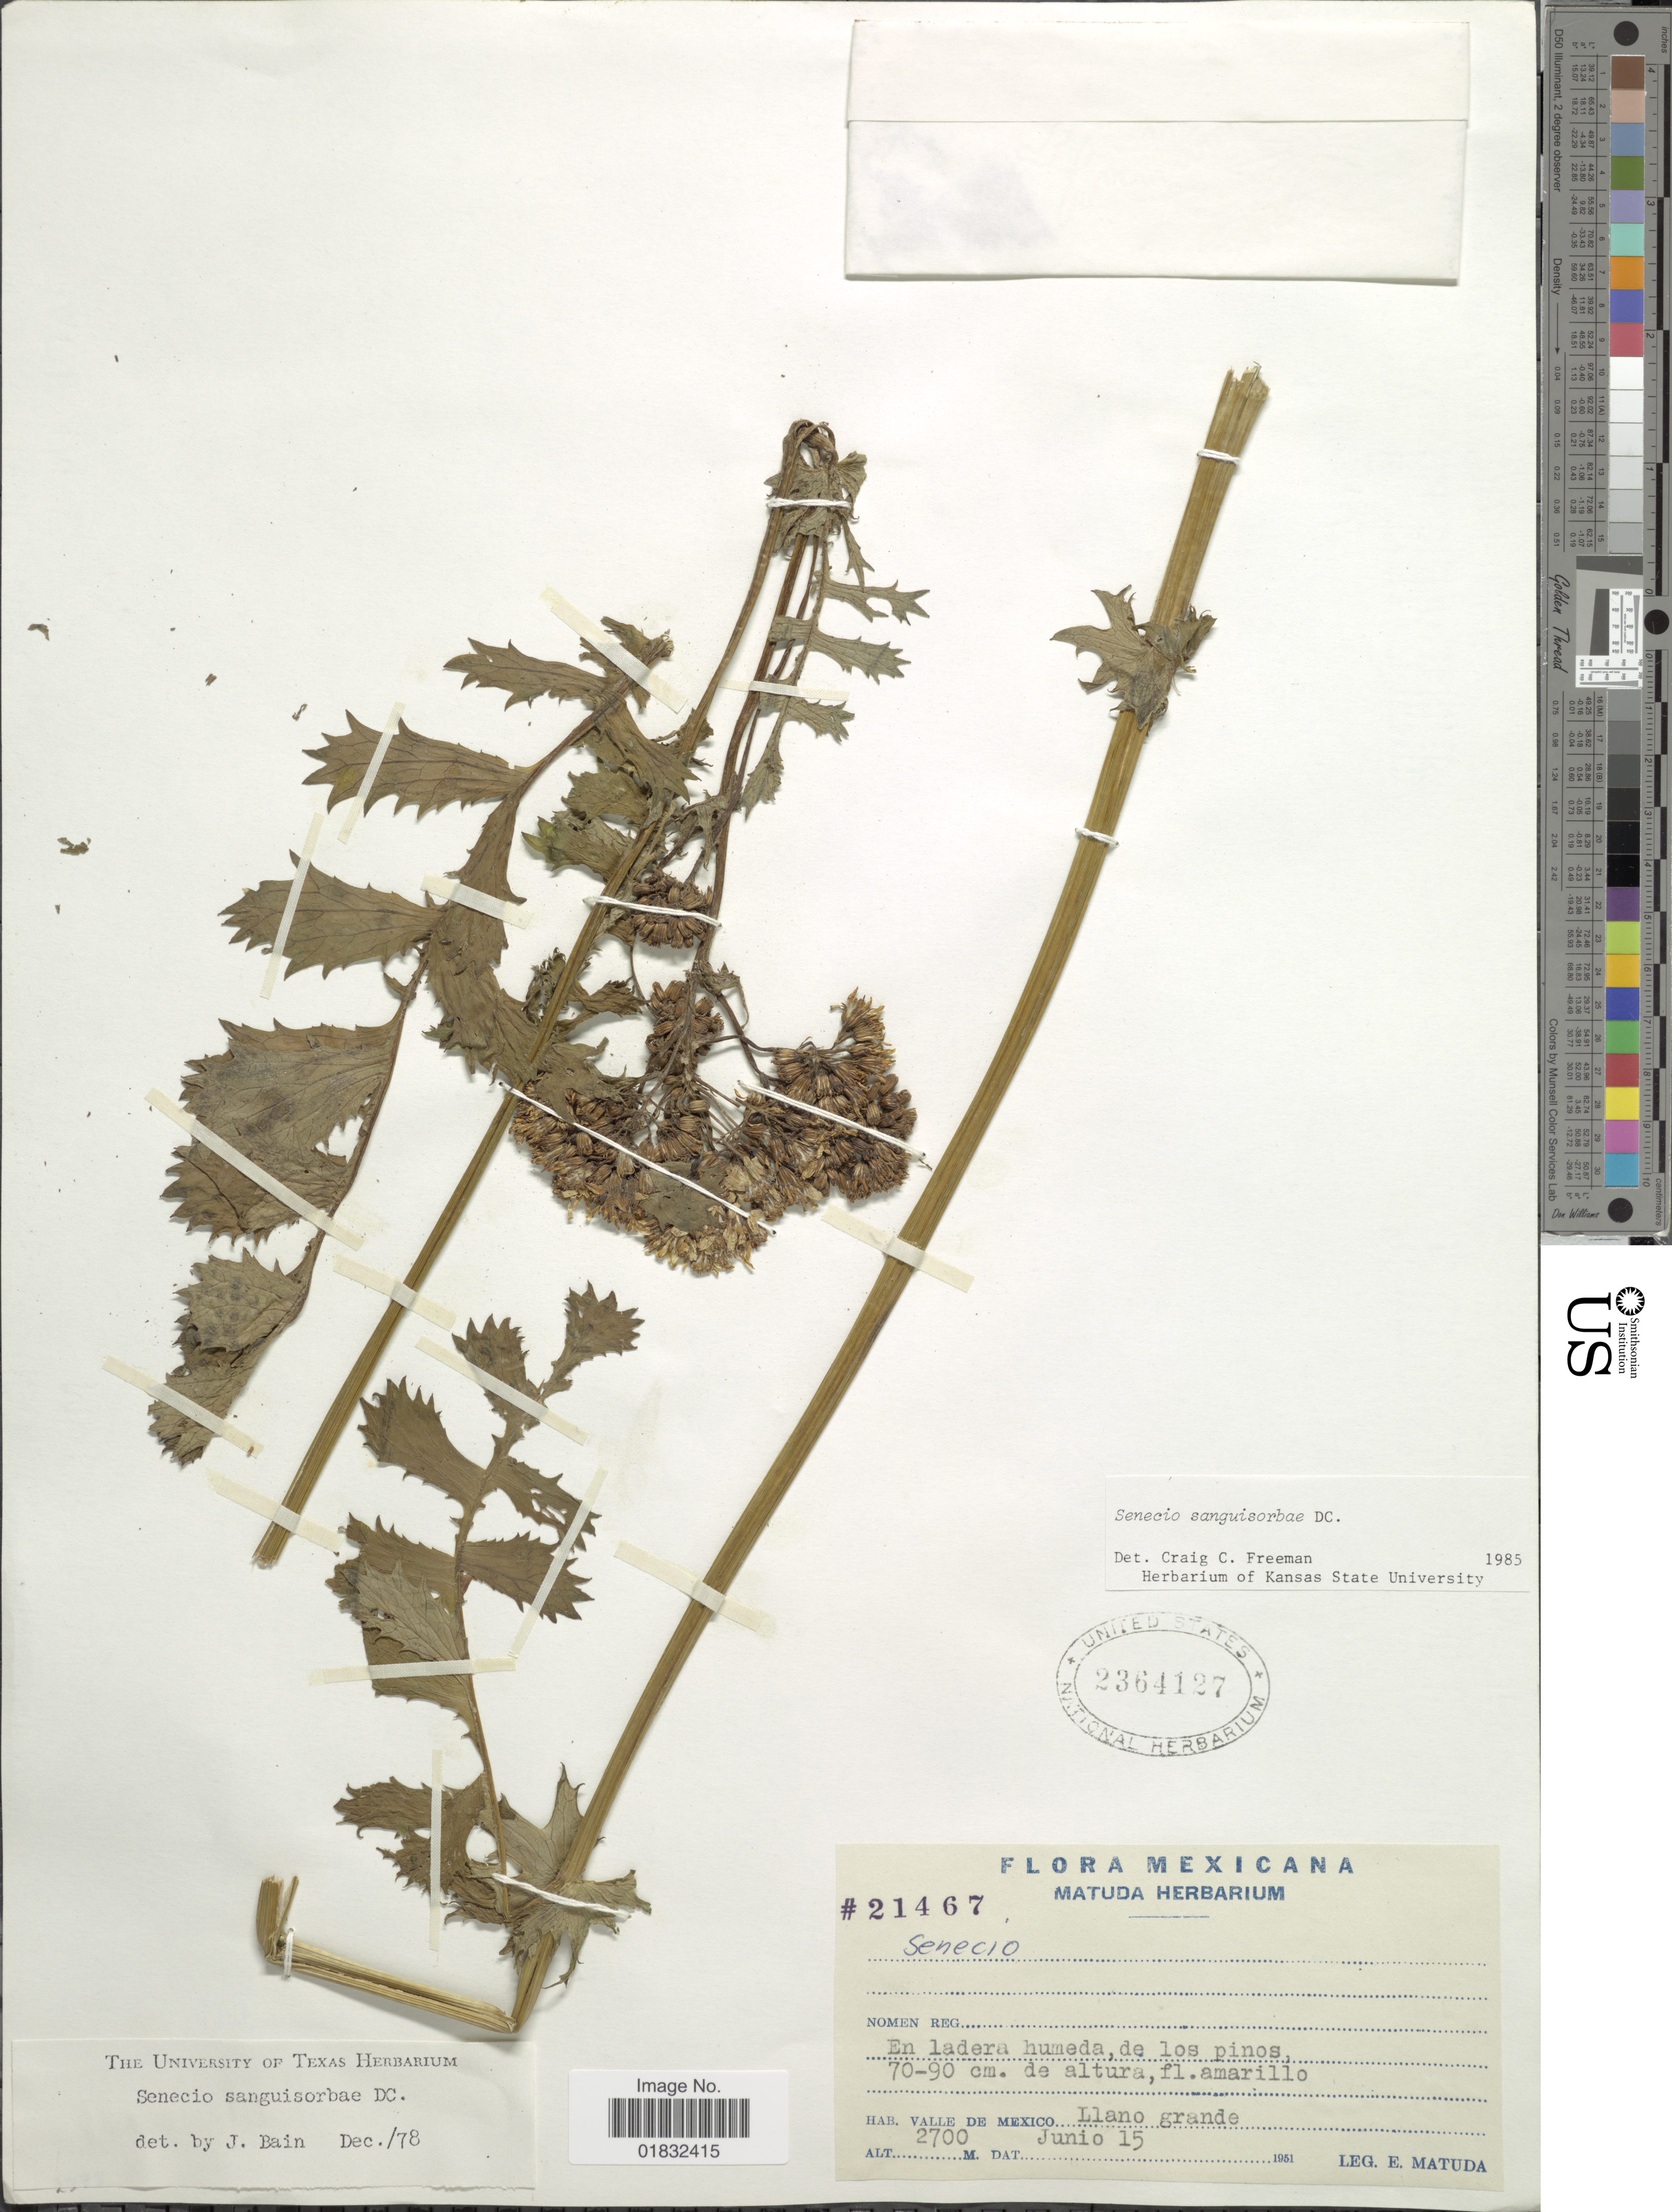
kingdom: Plantae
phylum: Tracheophyta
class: Magnoliopsida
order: Asterales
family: Asteraceae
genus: Packera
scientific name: Packera sanguisorboides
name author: (Rydb.) W.A. Weber & Á. Löve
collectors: E. Matuda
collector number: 21467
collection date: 1951-06-15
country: Mexico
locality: Valle de Mexico, Llano grande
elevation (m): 2700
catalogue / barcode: US 2364127